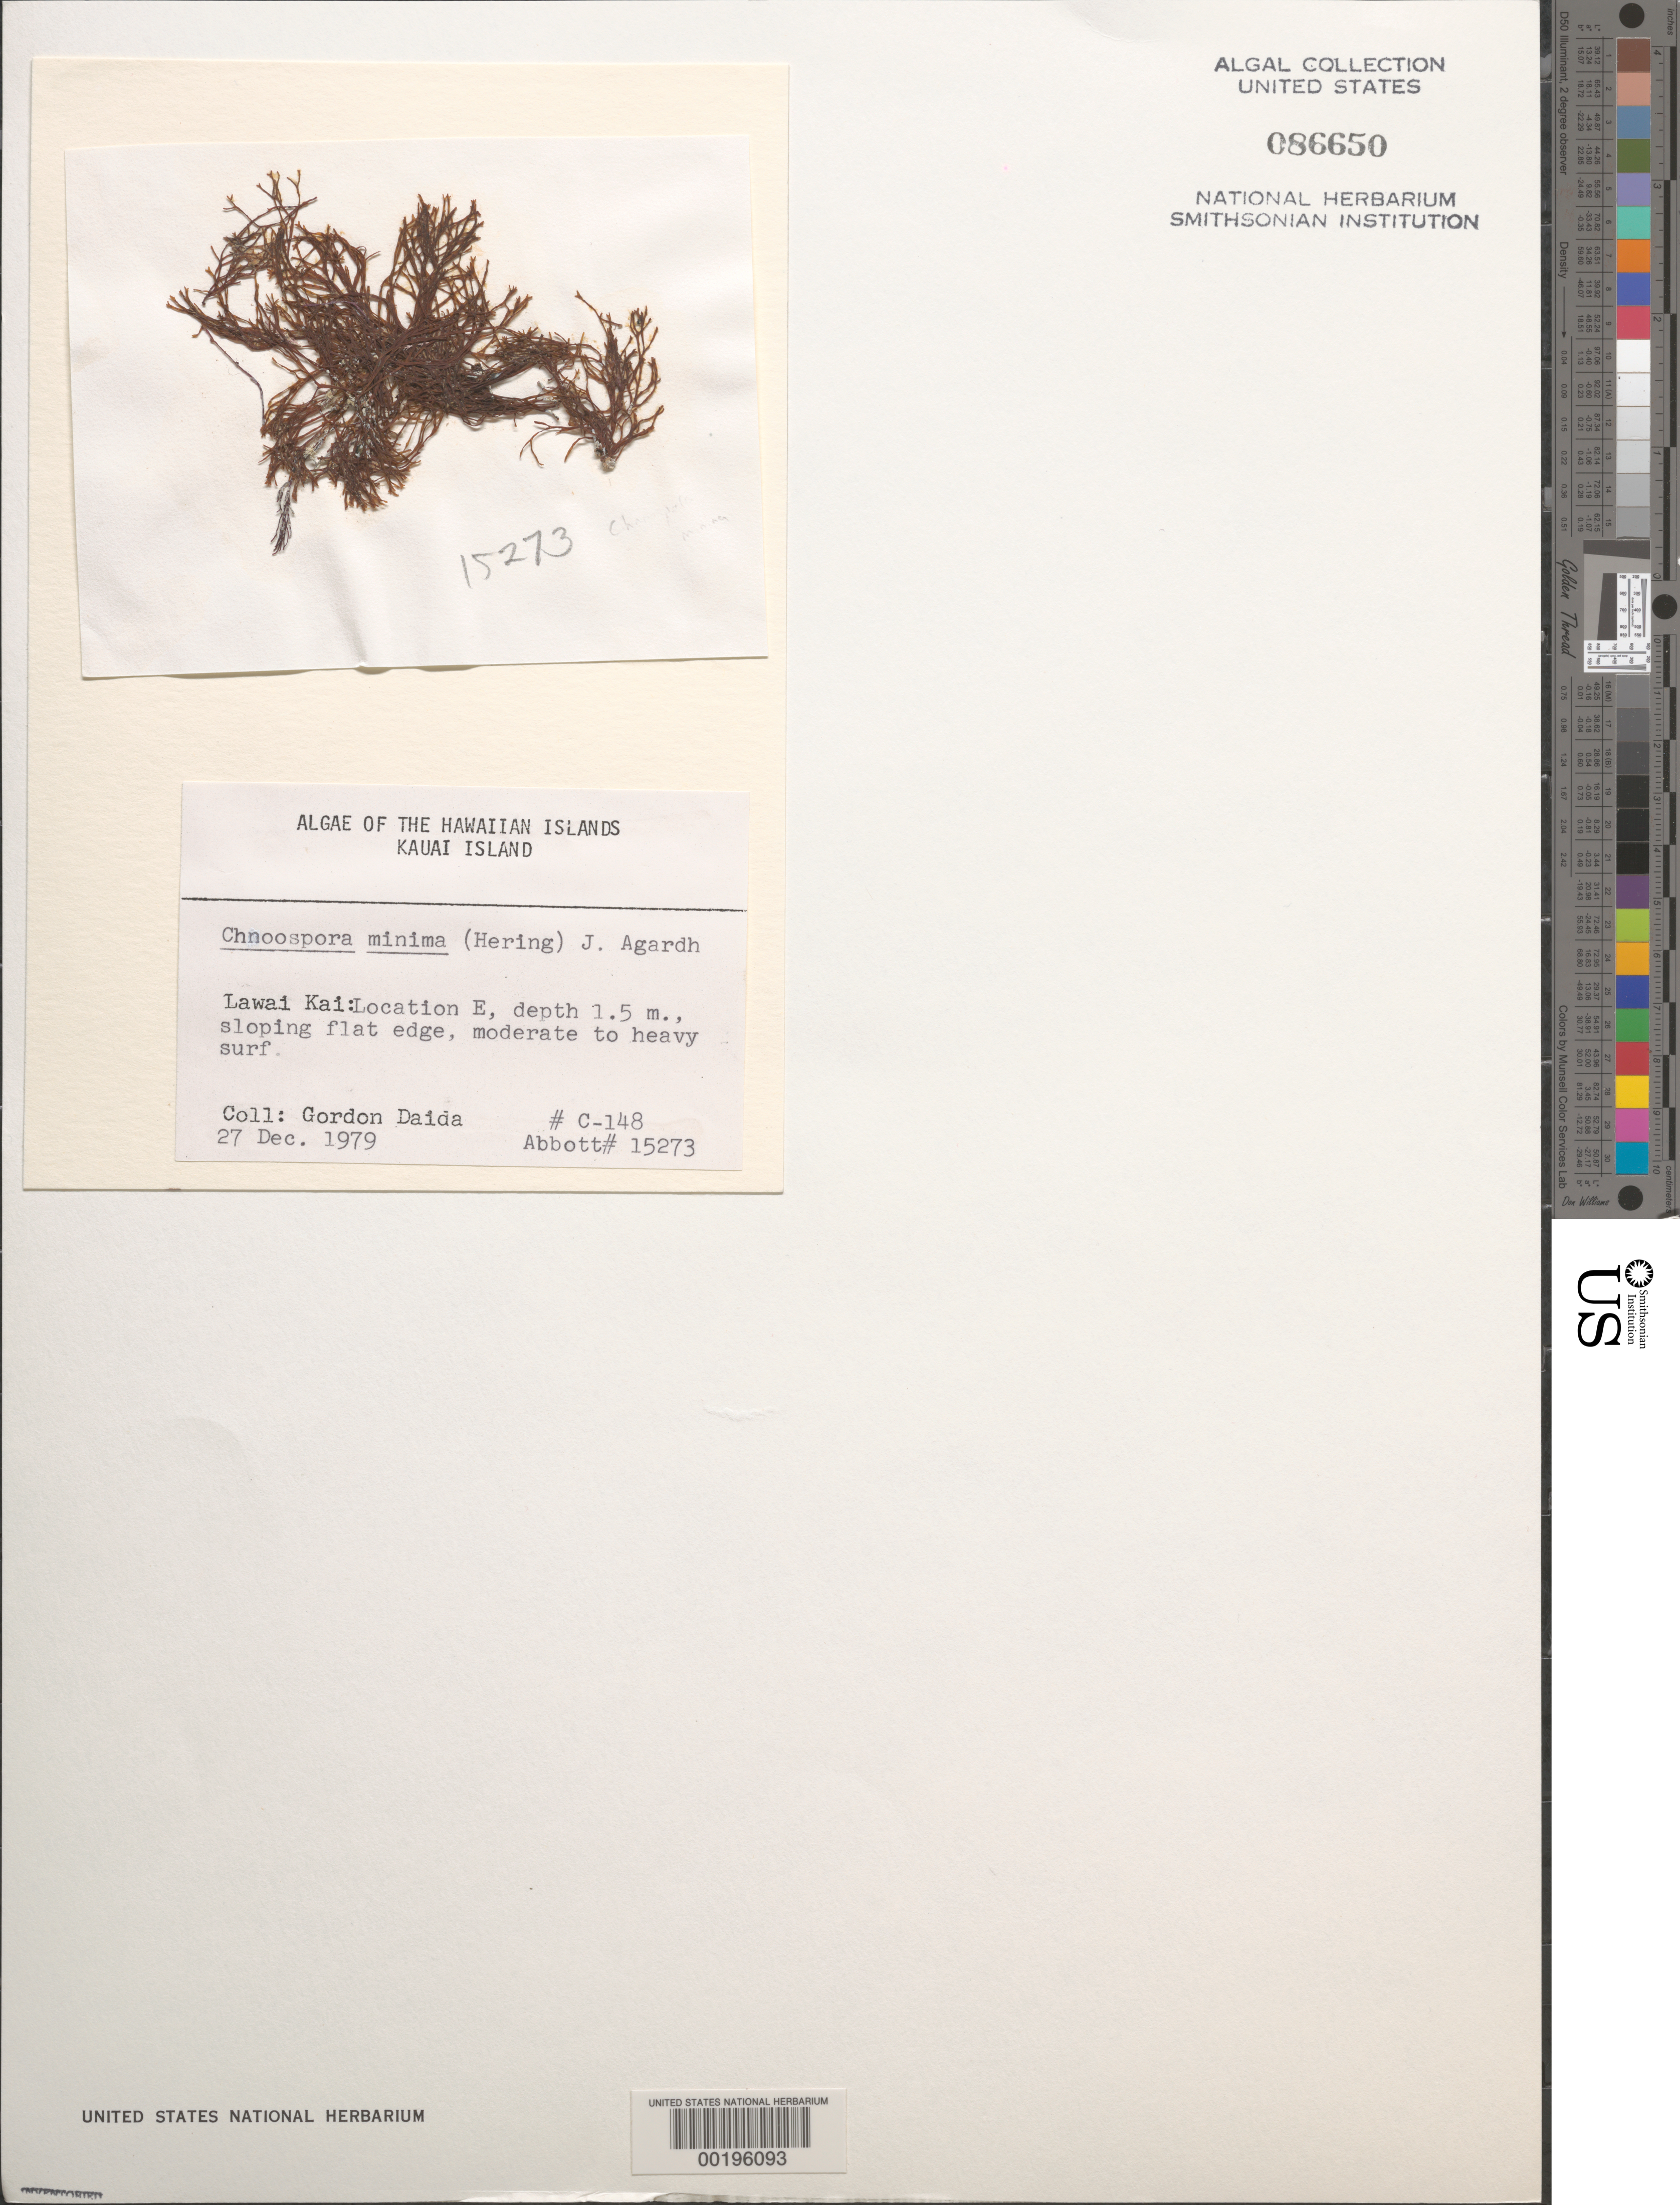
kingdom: Chromista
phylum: Ochrophyta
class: Phaeophyceae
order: Scytosiphonales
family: Scytosiphonaceae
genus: Chnoospora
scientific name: Chnoospora minima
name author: (Hering) Papenf.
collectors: G. Daida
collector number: C148 & IAA 15273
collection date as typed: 27 Dec 1979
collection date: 1979-12-27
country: United States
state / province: Hawaii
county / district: Kauai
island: Kaua'i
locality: Lawai Kai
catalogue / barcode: US 86650